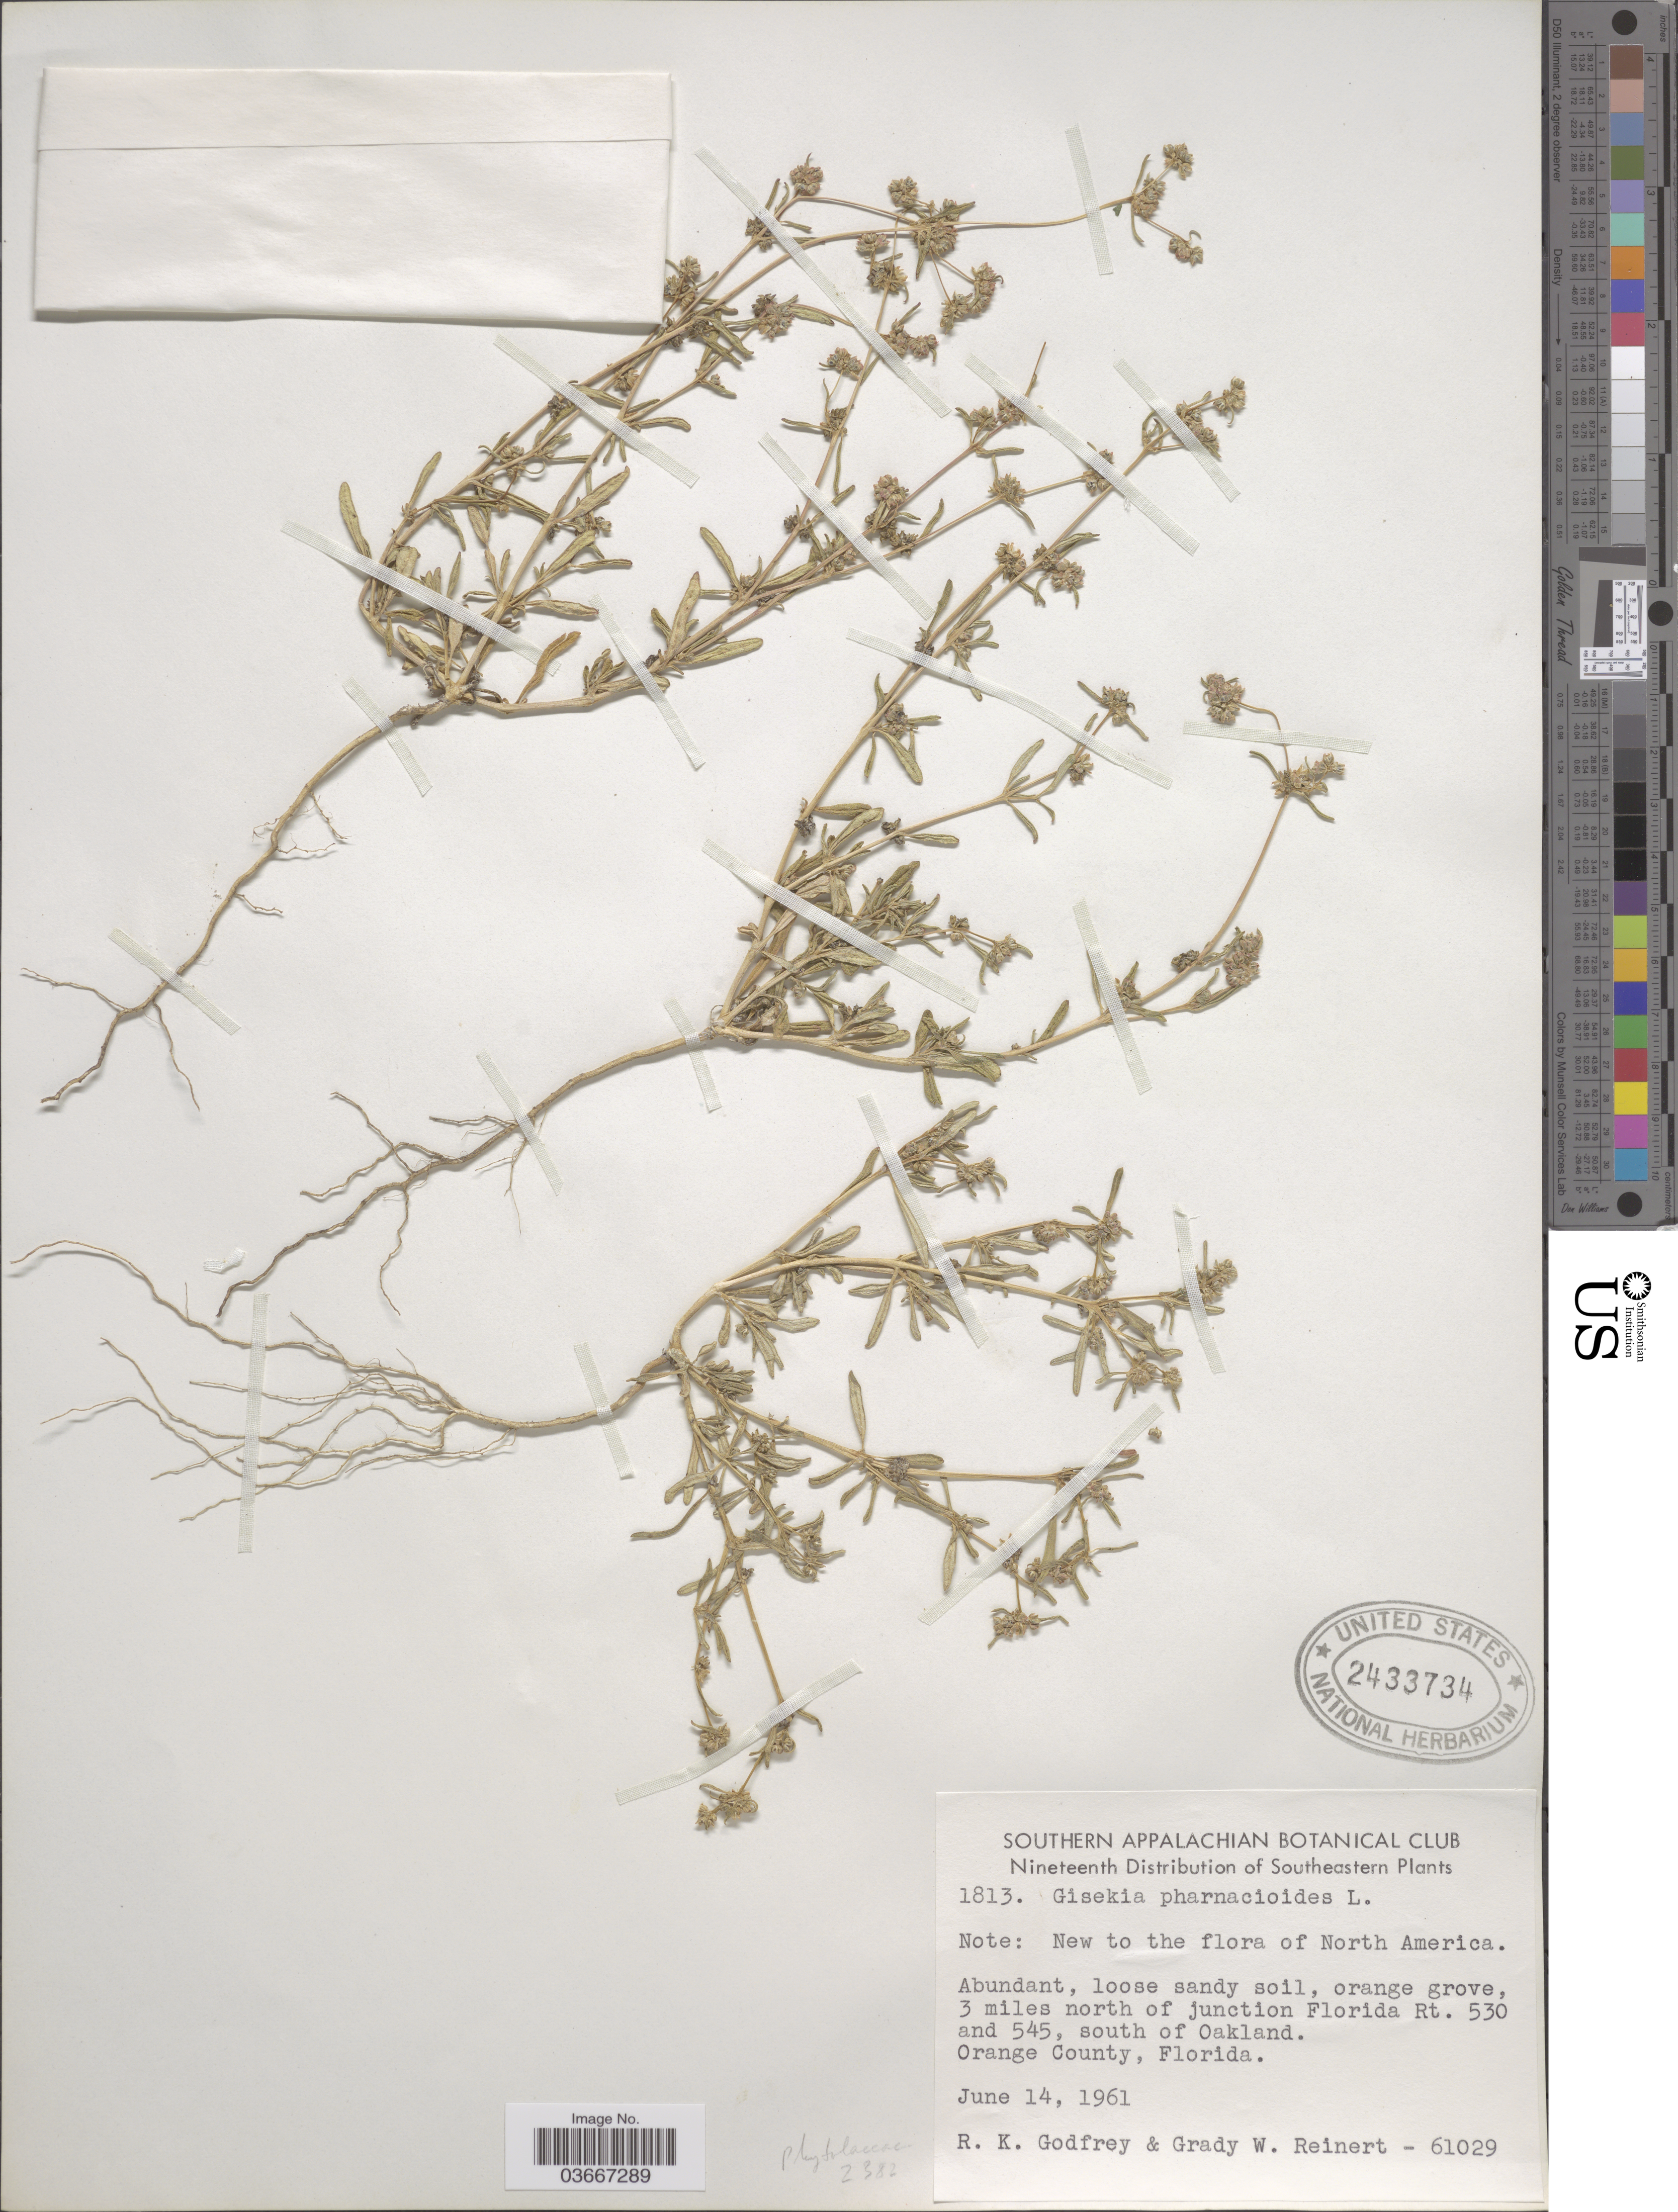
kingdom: Plantae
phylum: Tracheophyta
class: Magnoliopsida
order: Caryophyllales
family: Gisekiaceae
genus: Gisekia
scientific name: Gisekia pharnaceoides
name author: L.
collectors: R. K. Godfrey & G. Reinert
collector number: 61029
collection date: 1961-06-14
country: United States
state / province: Florida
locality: Southeastern. 3 miles north of junction Florida Rt. 530 and 545, south of Oakland. Orange County.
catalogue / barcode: US 2433734